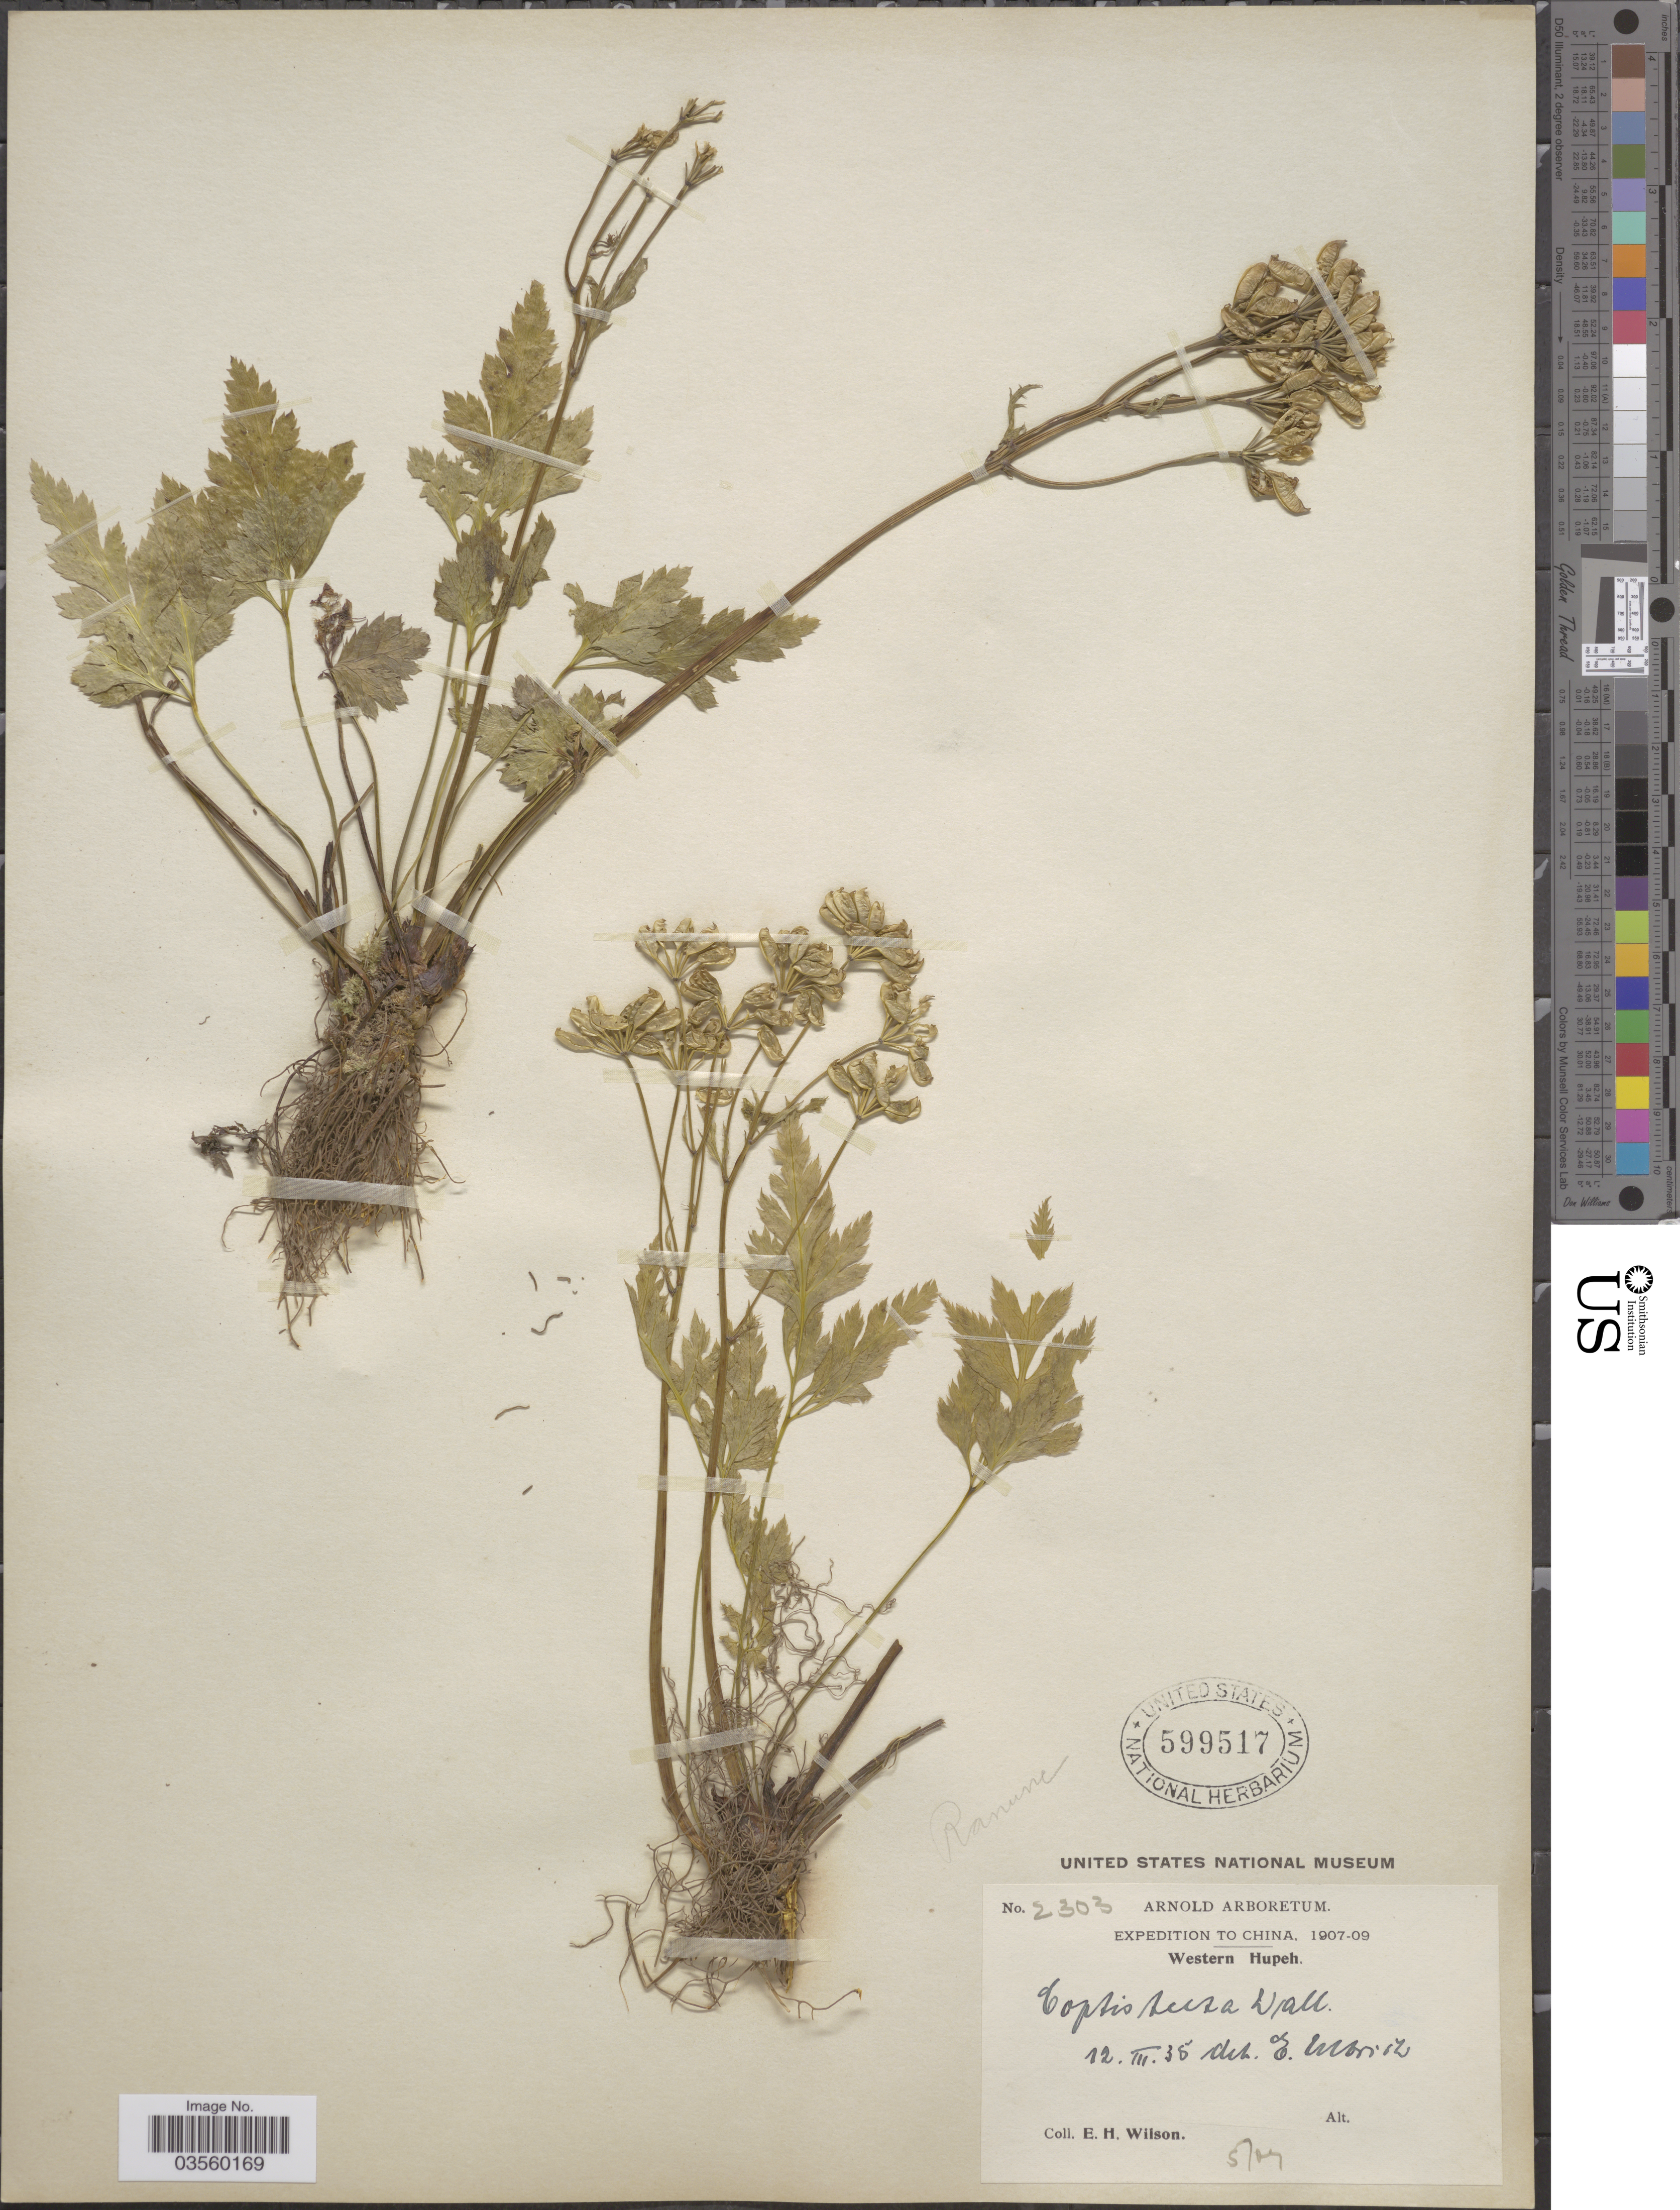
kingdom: Plantae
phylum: Tracheophyta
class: Magnoliopsida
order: Ranunculales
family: Ranunculaceae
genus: Coptis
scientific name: Coptis teeta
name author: Wall.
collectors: E. Wilson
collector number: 2303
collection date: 1907-05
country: China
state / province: Hubei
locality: Western Hupeh.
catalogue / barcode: US 599517